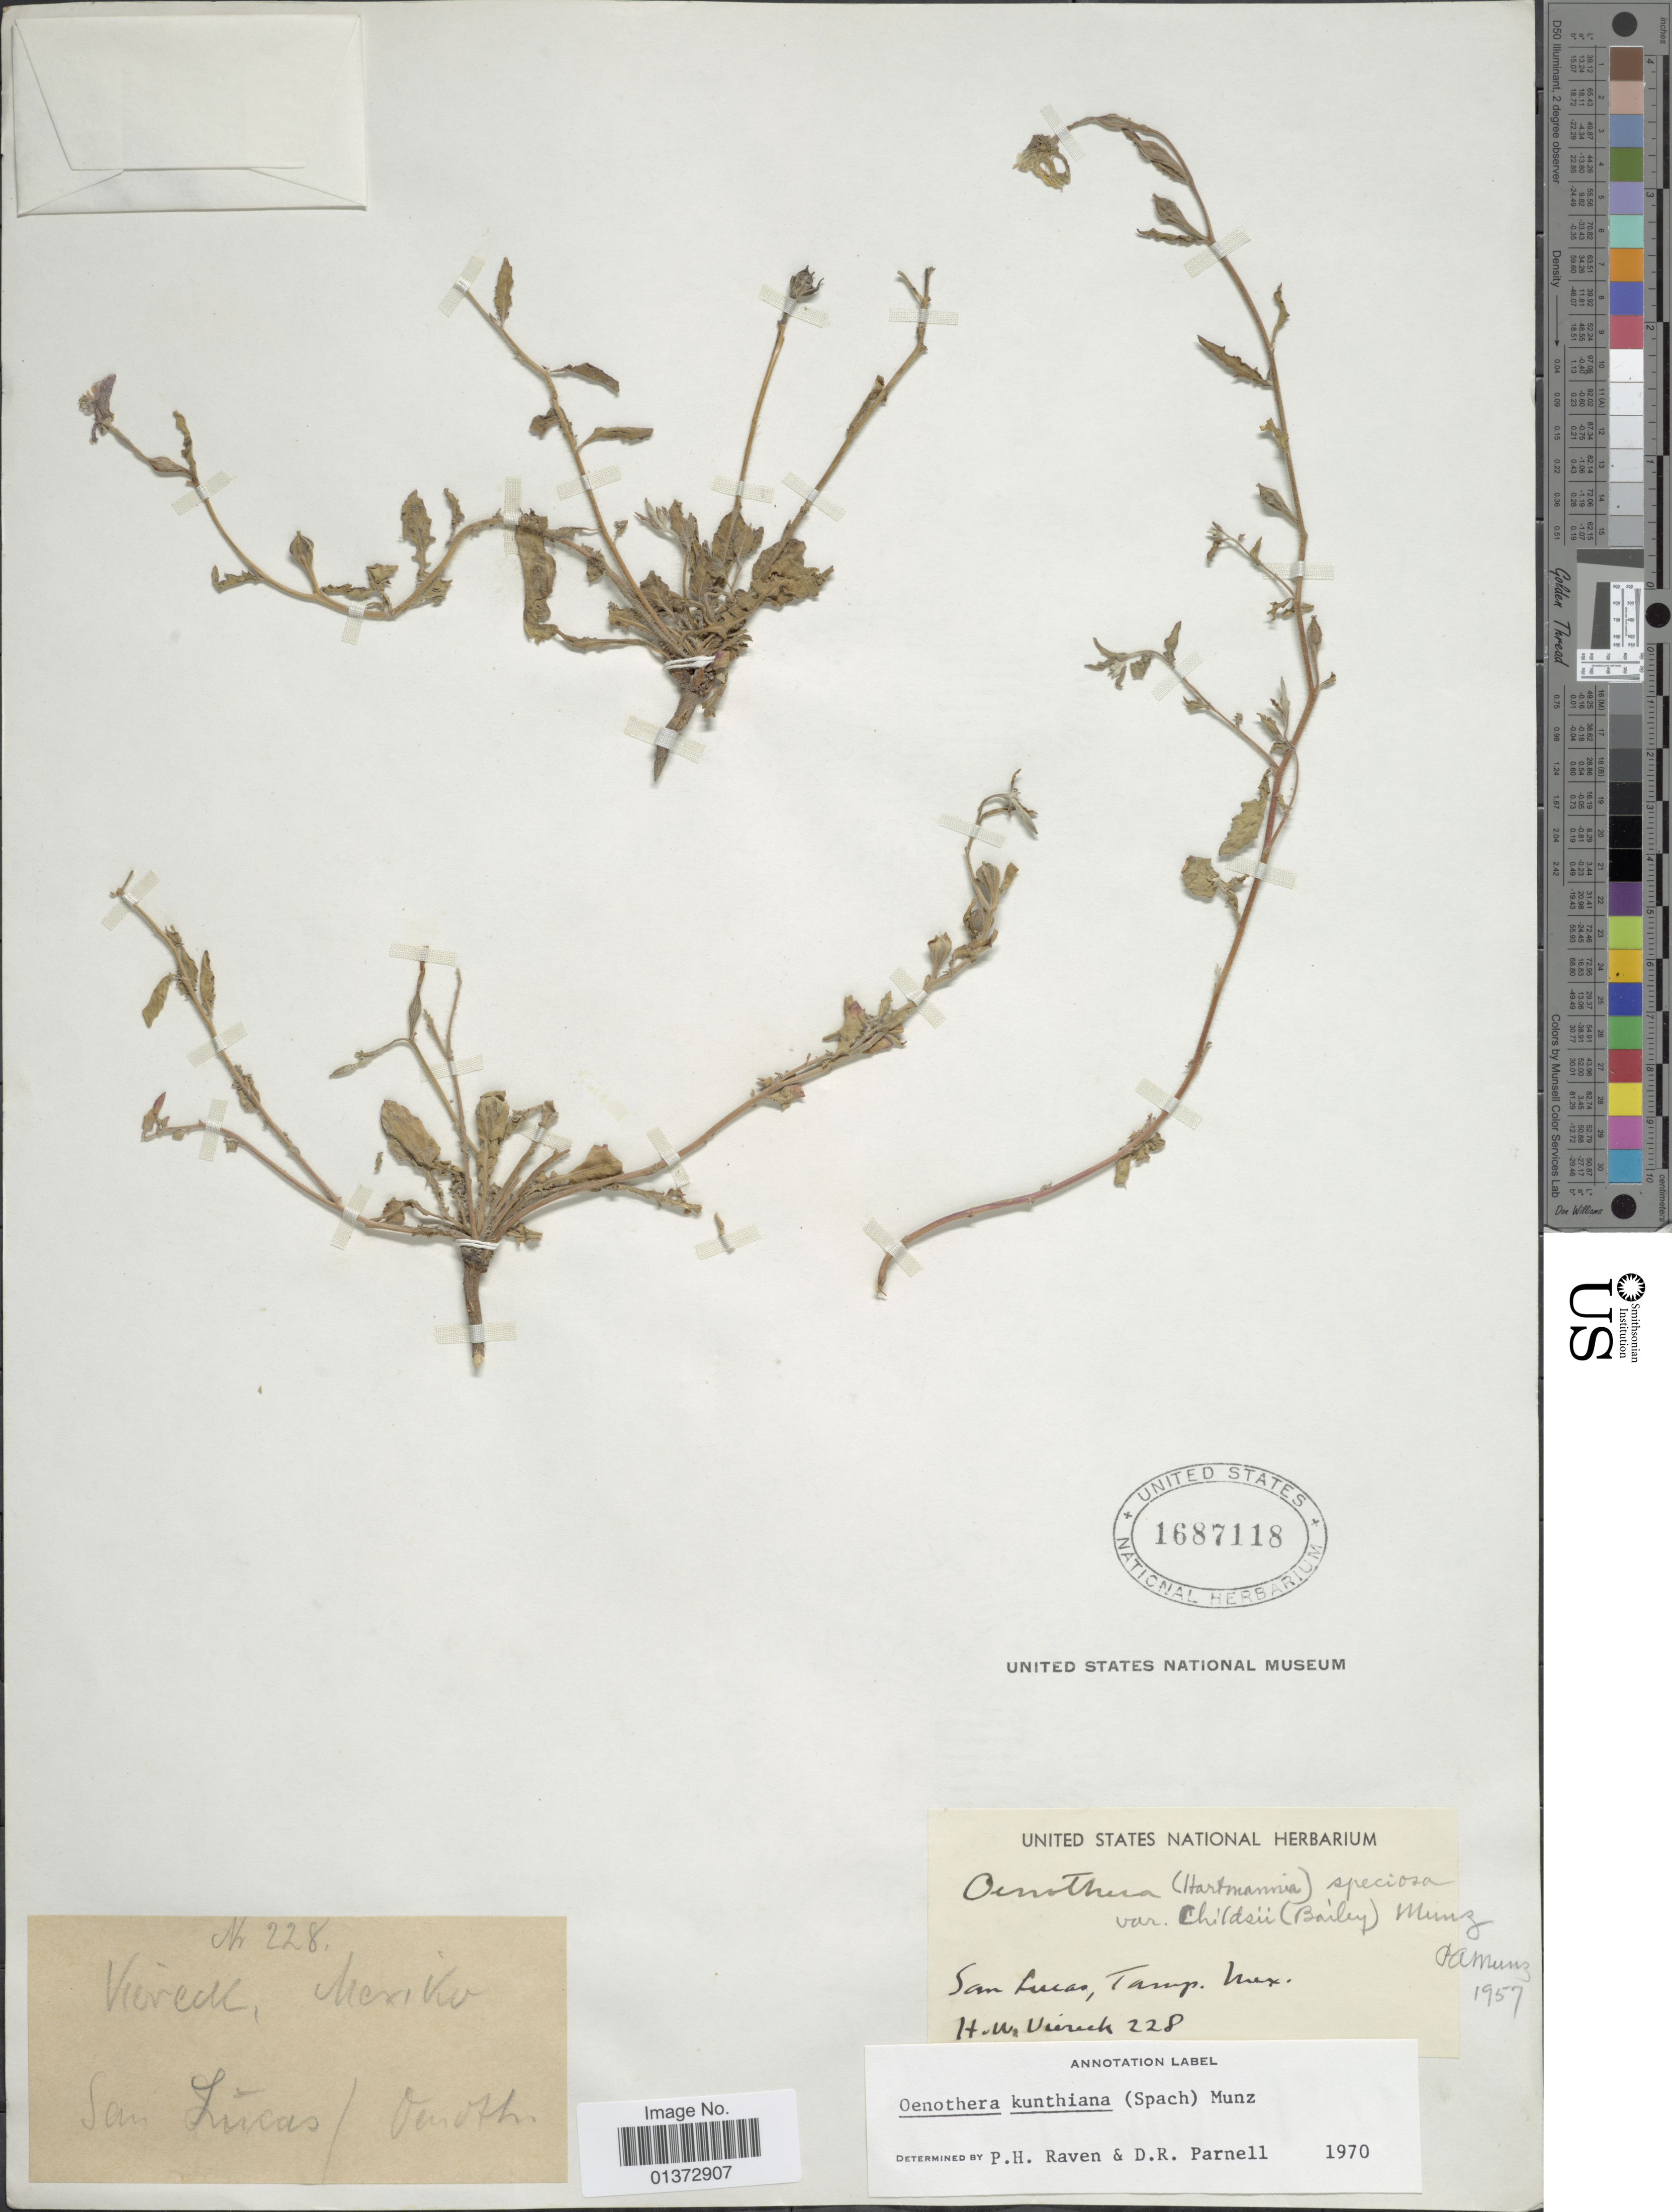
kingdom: Plantae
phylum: Tracheophyta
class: Magnoliopsida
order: Myrtales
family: Onagraceae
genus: Oenothera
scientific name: Oenothera kunthiana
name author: (Spach) Munz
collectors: H. W. Viereck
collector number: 228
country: Mexico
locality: San Lucas, Tamp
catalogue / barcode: US 1687118